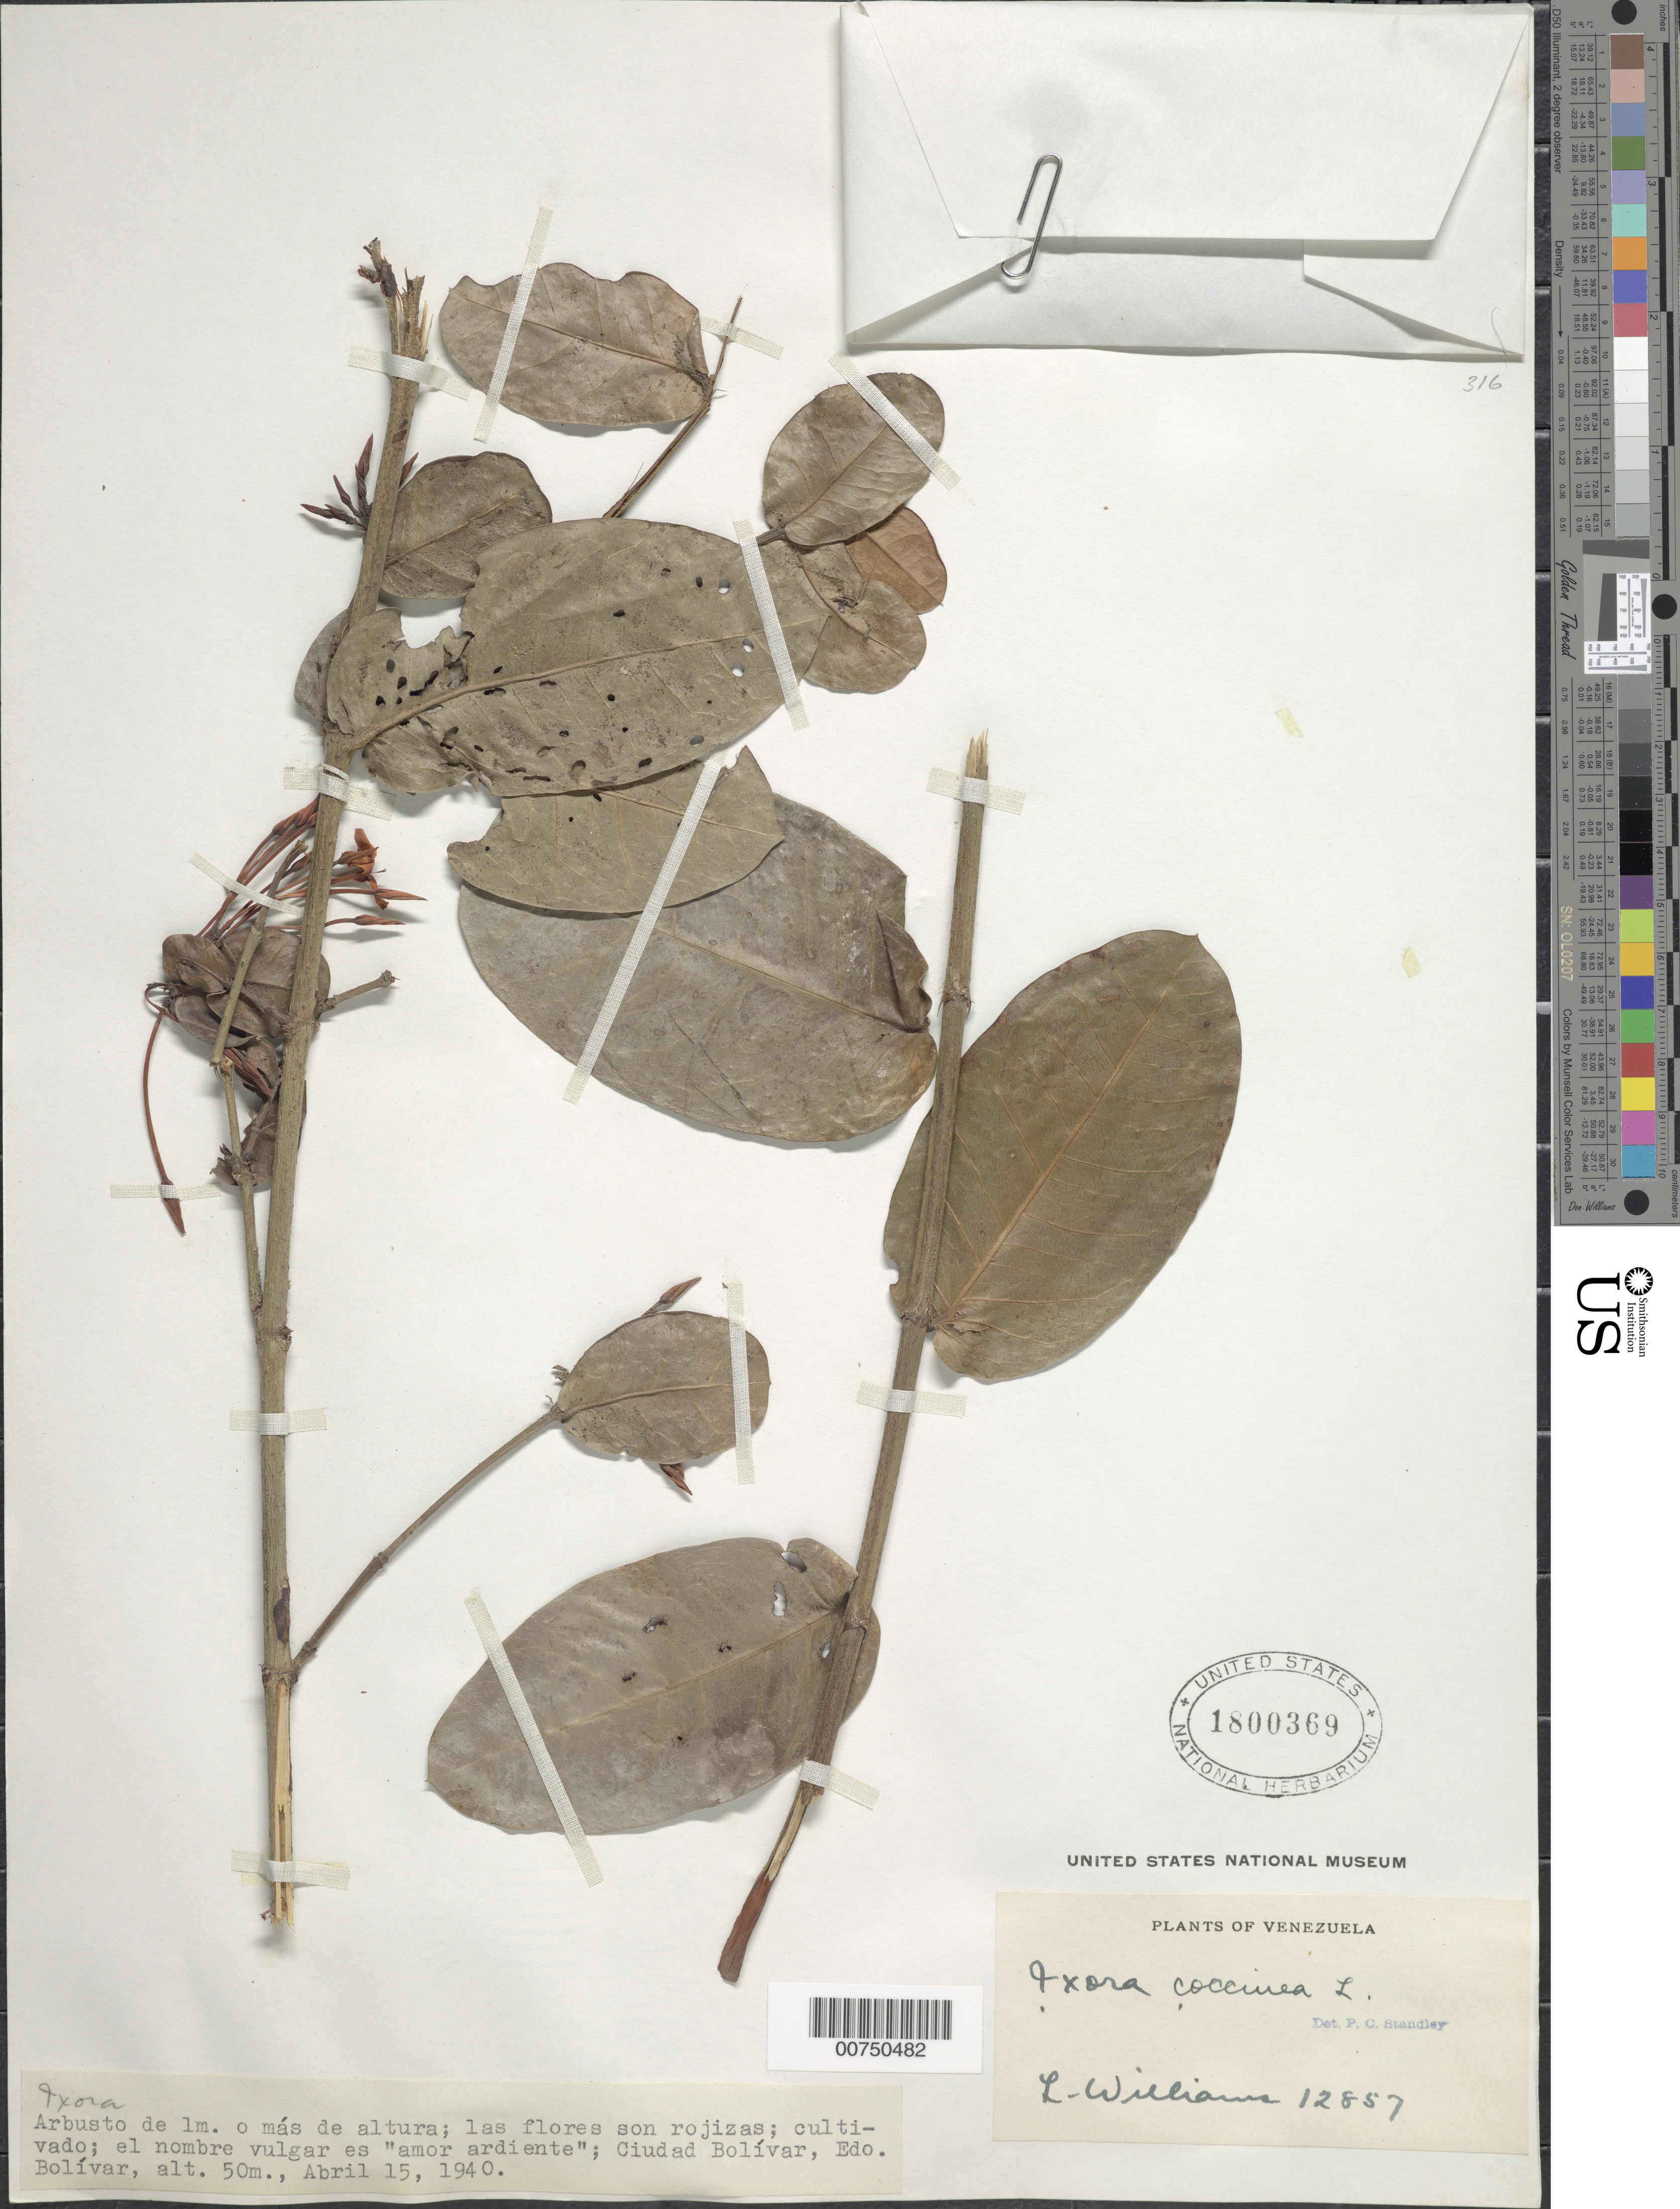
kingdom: Plantae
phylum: Tracheophyta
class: Magnoliopsida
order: Gentianales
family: Rubiaceae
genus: Ixora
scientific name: Ixora coccinea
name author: L.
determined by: Standley, Paul C.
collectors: Ll. Williams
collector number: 12857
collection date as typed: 15-Apr-40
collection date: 1940-04-15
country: Venezuela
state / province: Bolívar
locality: Ciudad Bolívar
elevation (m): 50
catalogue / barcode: US 1800369